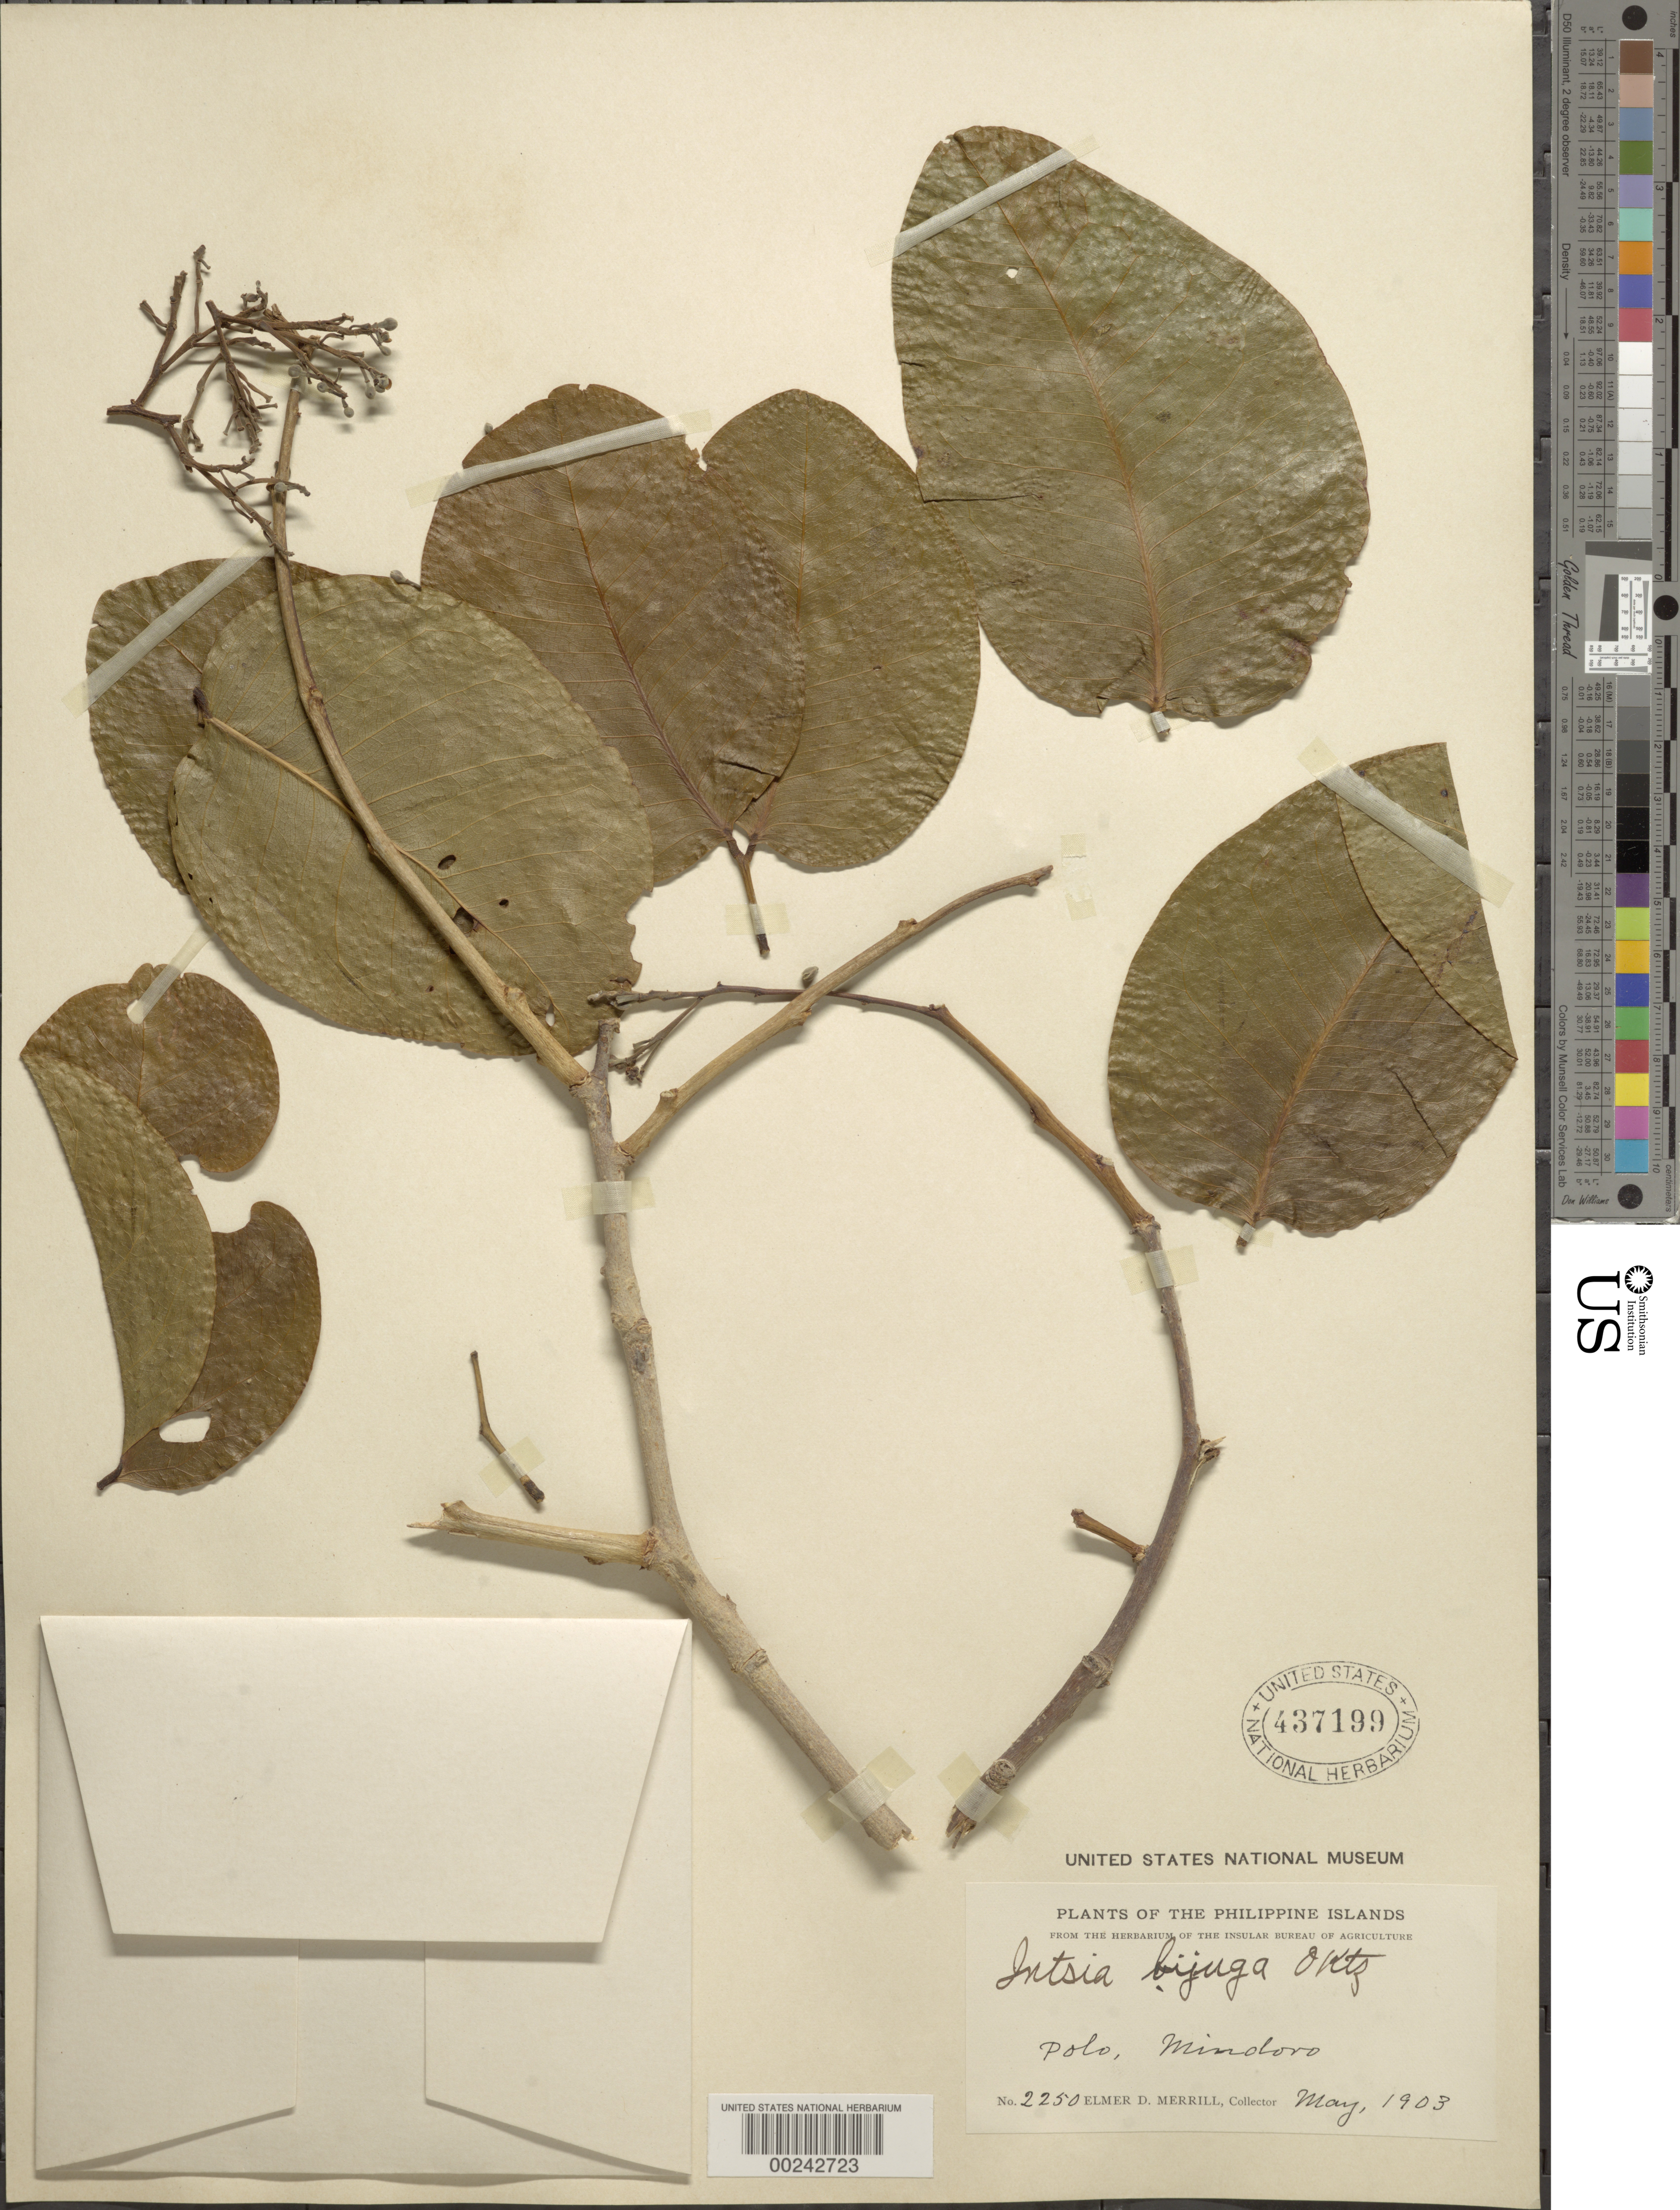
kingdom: Plantae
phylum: Tracheophyta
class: Magnoliopsida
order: Fabales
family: Fabaceae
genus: Intsia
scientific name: Intsia bijuga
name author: (Colebr.) Kuntze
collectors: E. D. Merrill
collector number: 2250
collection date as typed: May 1903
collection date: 1903-05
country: Philippines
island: Mindoro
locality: Polo, Mindoro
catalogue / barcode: US 437199